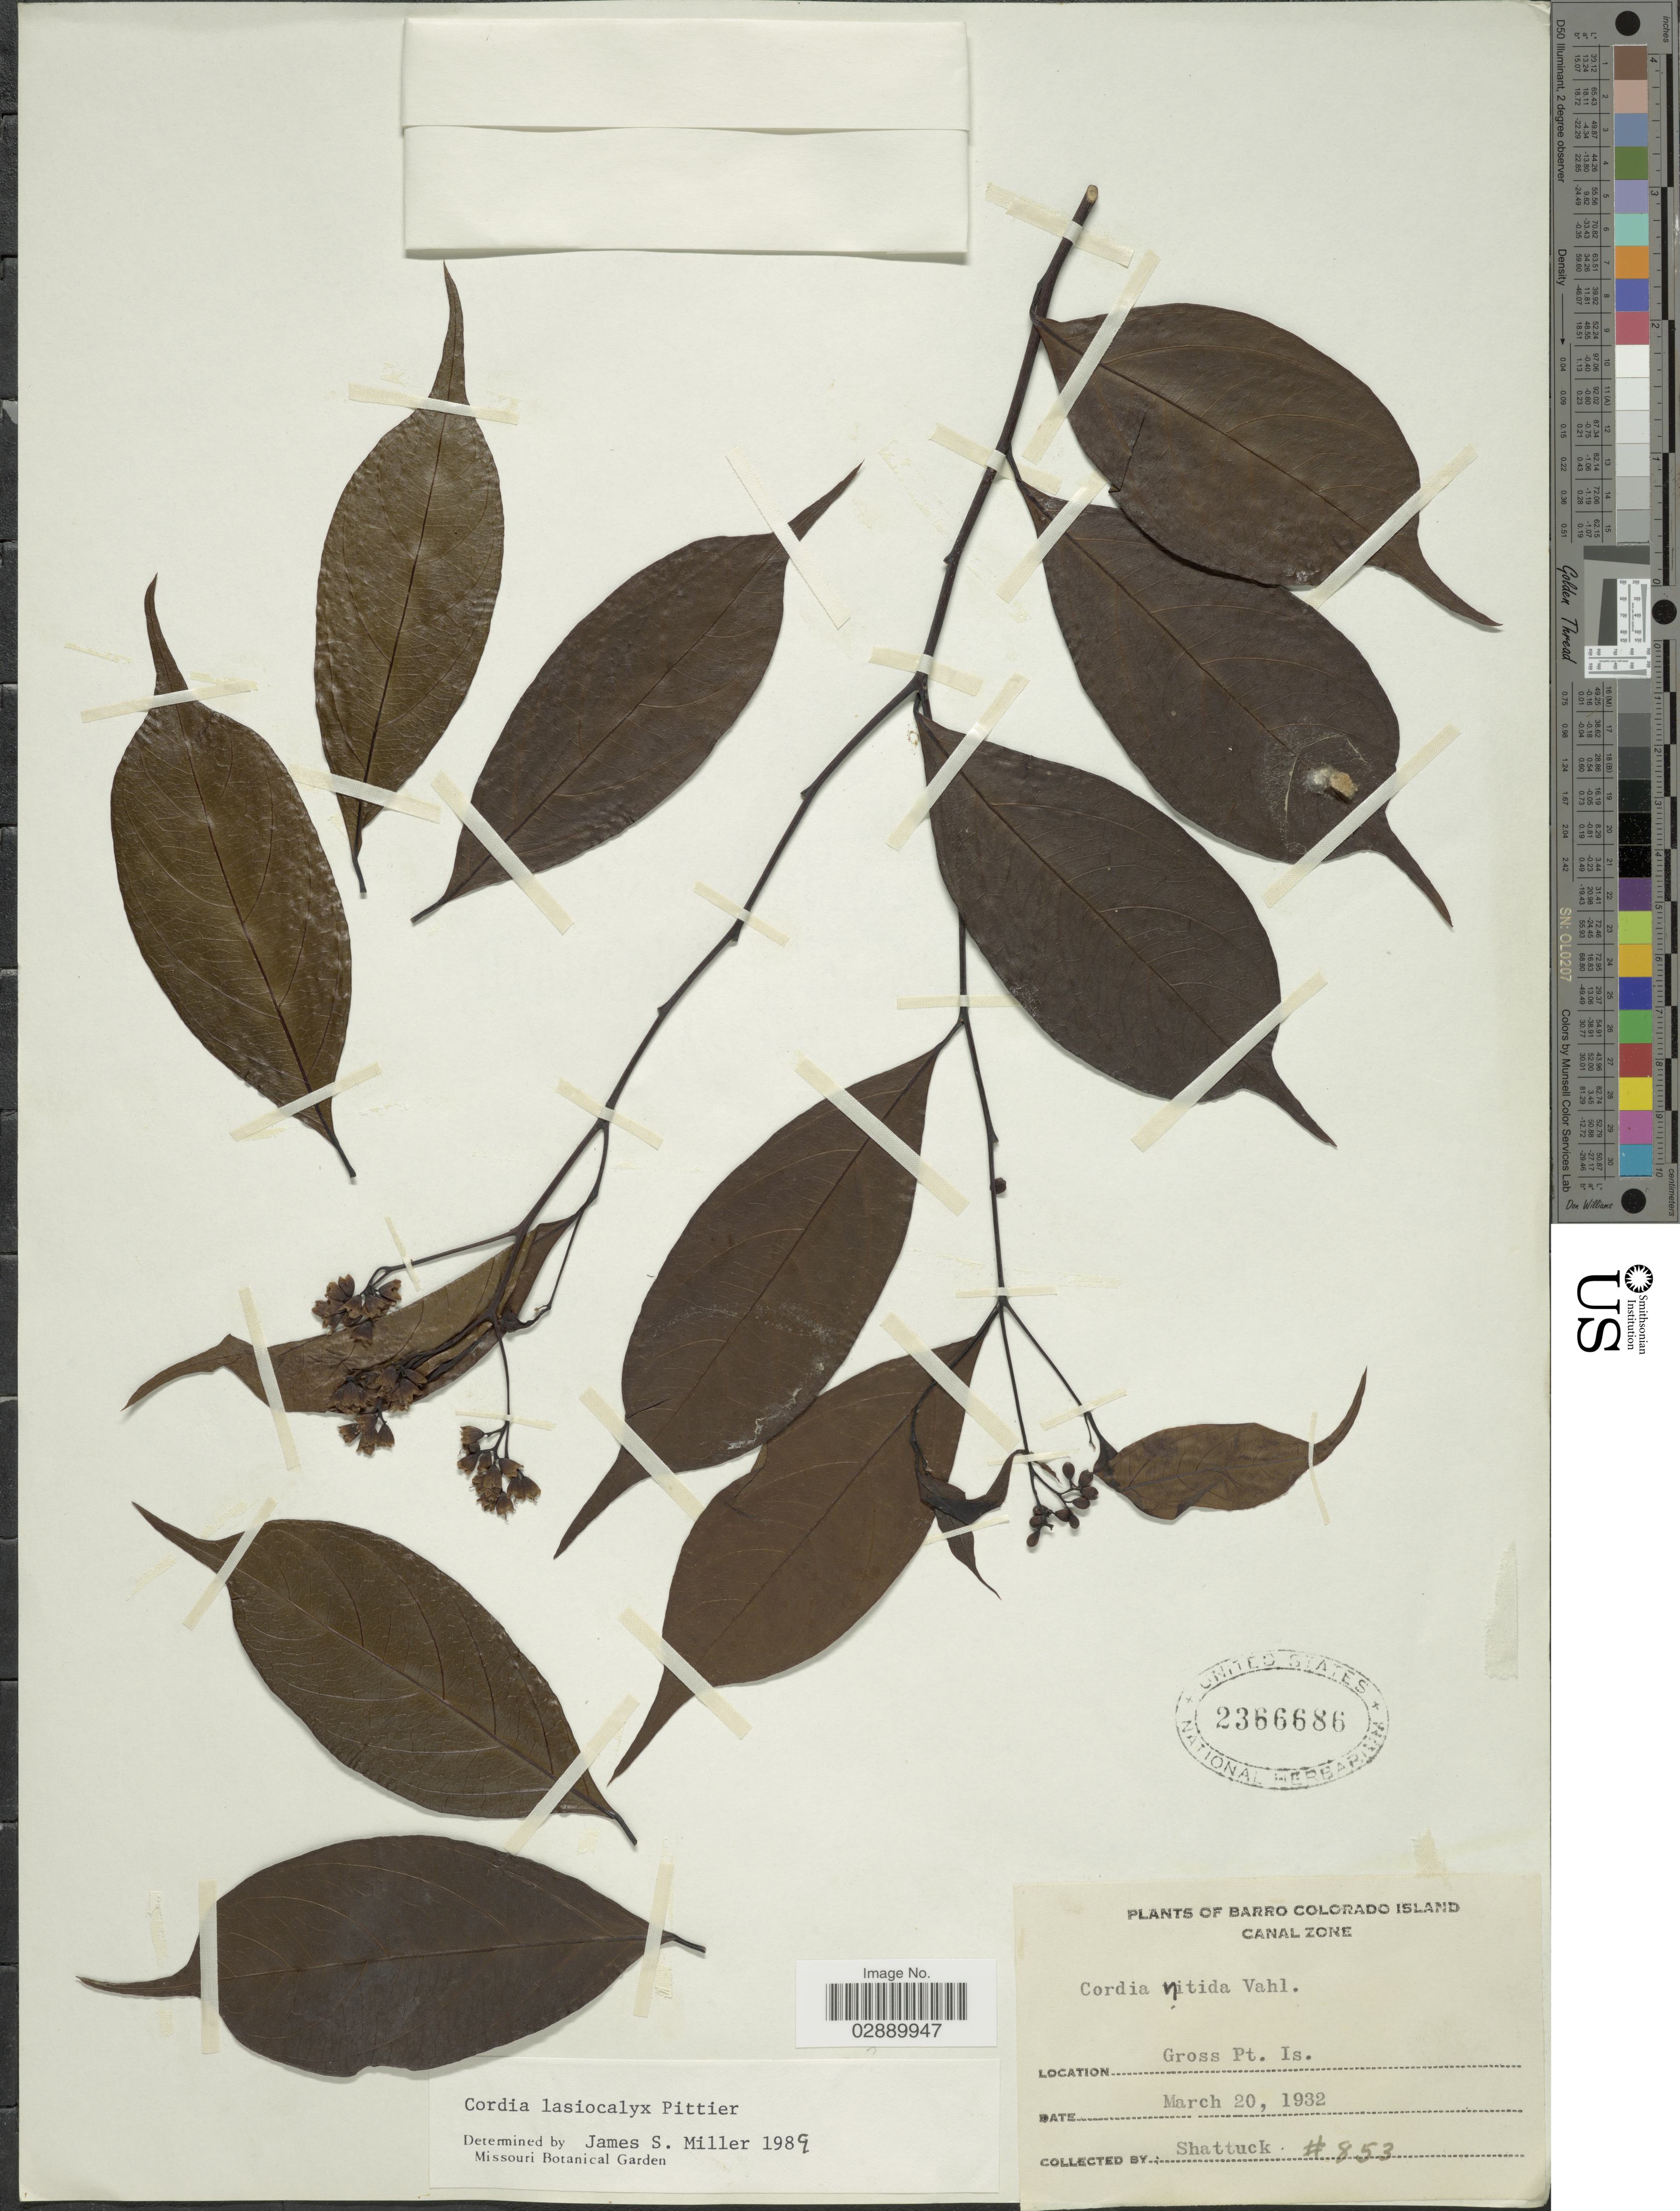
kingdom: Plantae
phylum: Tracheophyta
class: Magnoliopsida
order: Boraginales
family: Cordiaceae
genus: Cordia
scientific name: Cordia lasiocalyx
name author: Pittier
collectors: Shattuck, --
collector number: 853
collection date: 1932-03-20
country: Panama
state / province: Panamá Oeste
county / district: Canal Zone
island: Barro Colorado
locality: Barro Colorado Island, Canal Zone. Gross Pt. Is.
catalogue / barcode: US 2366686